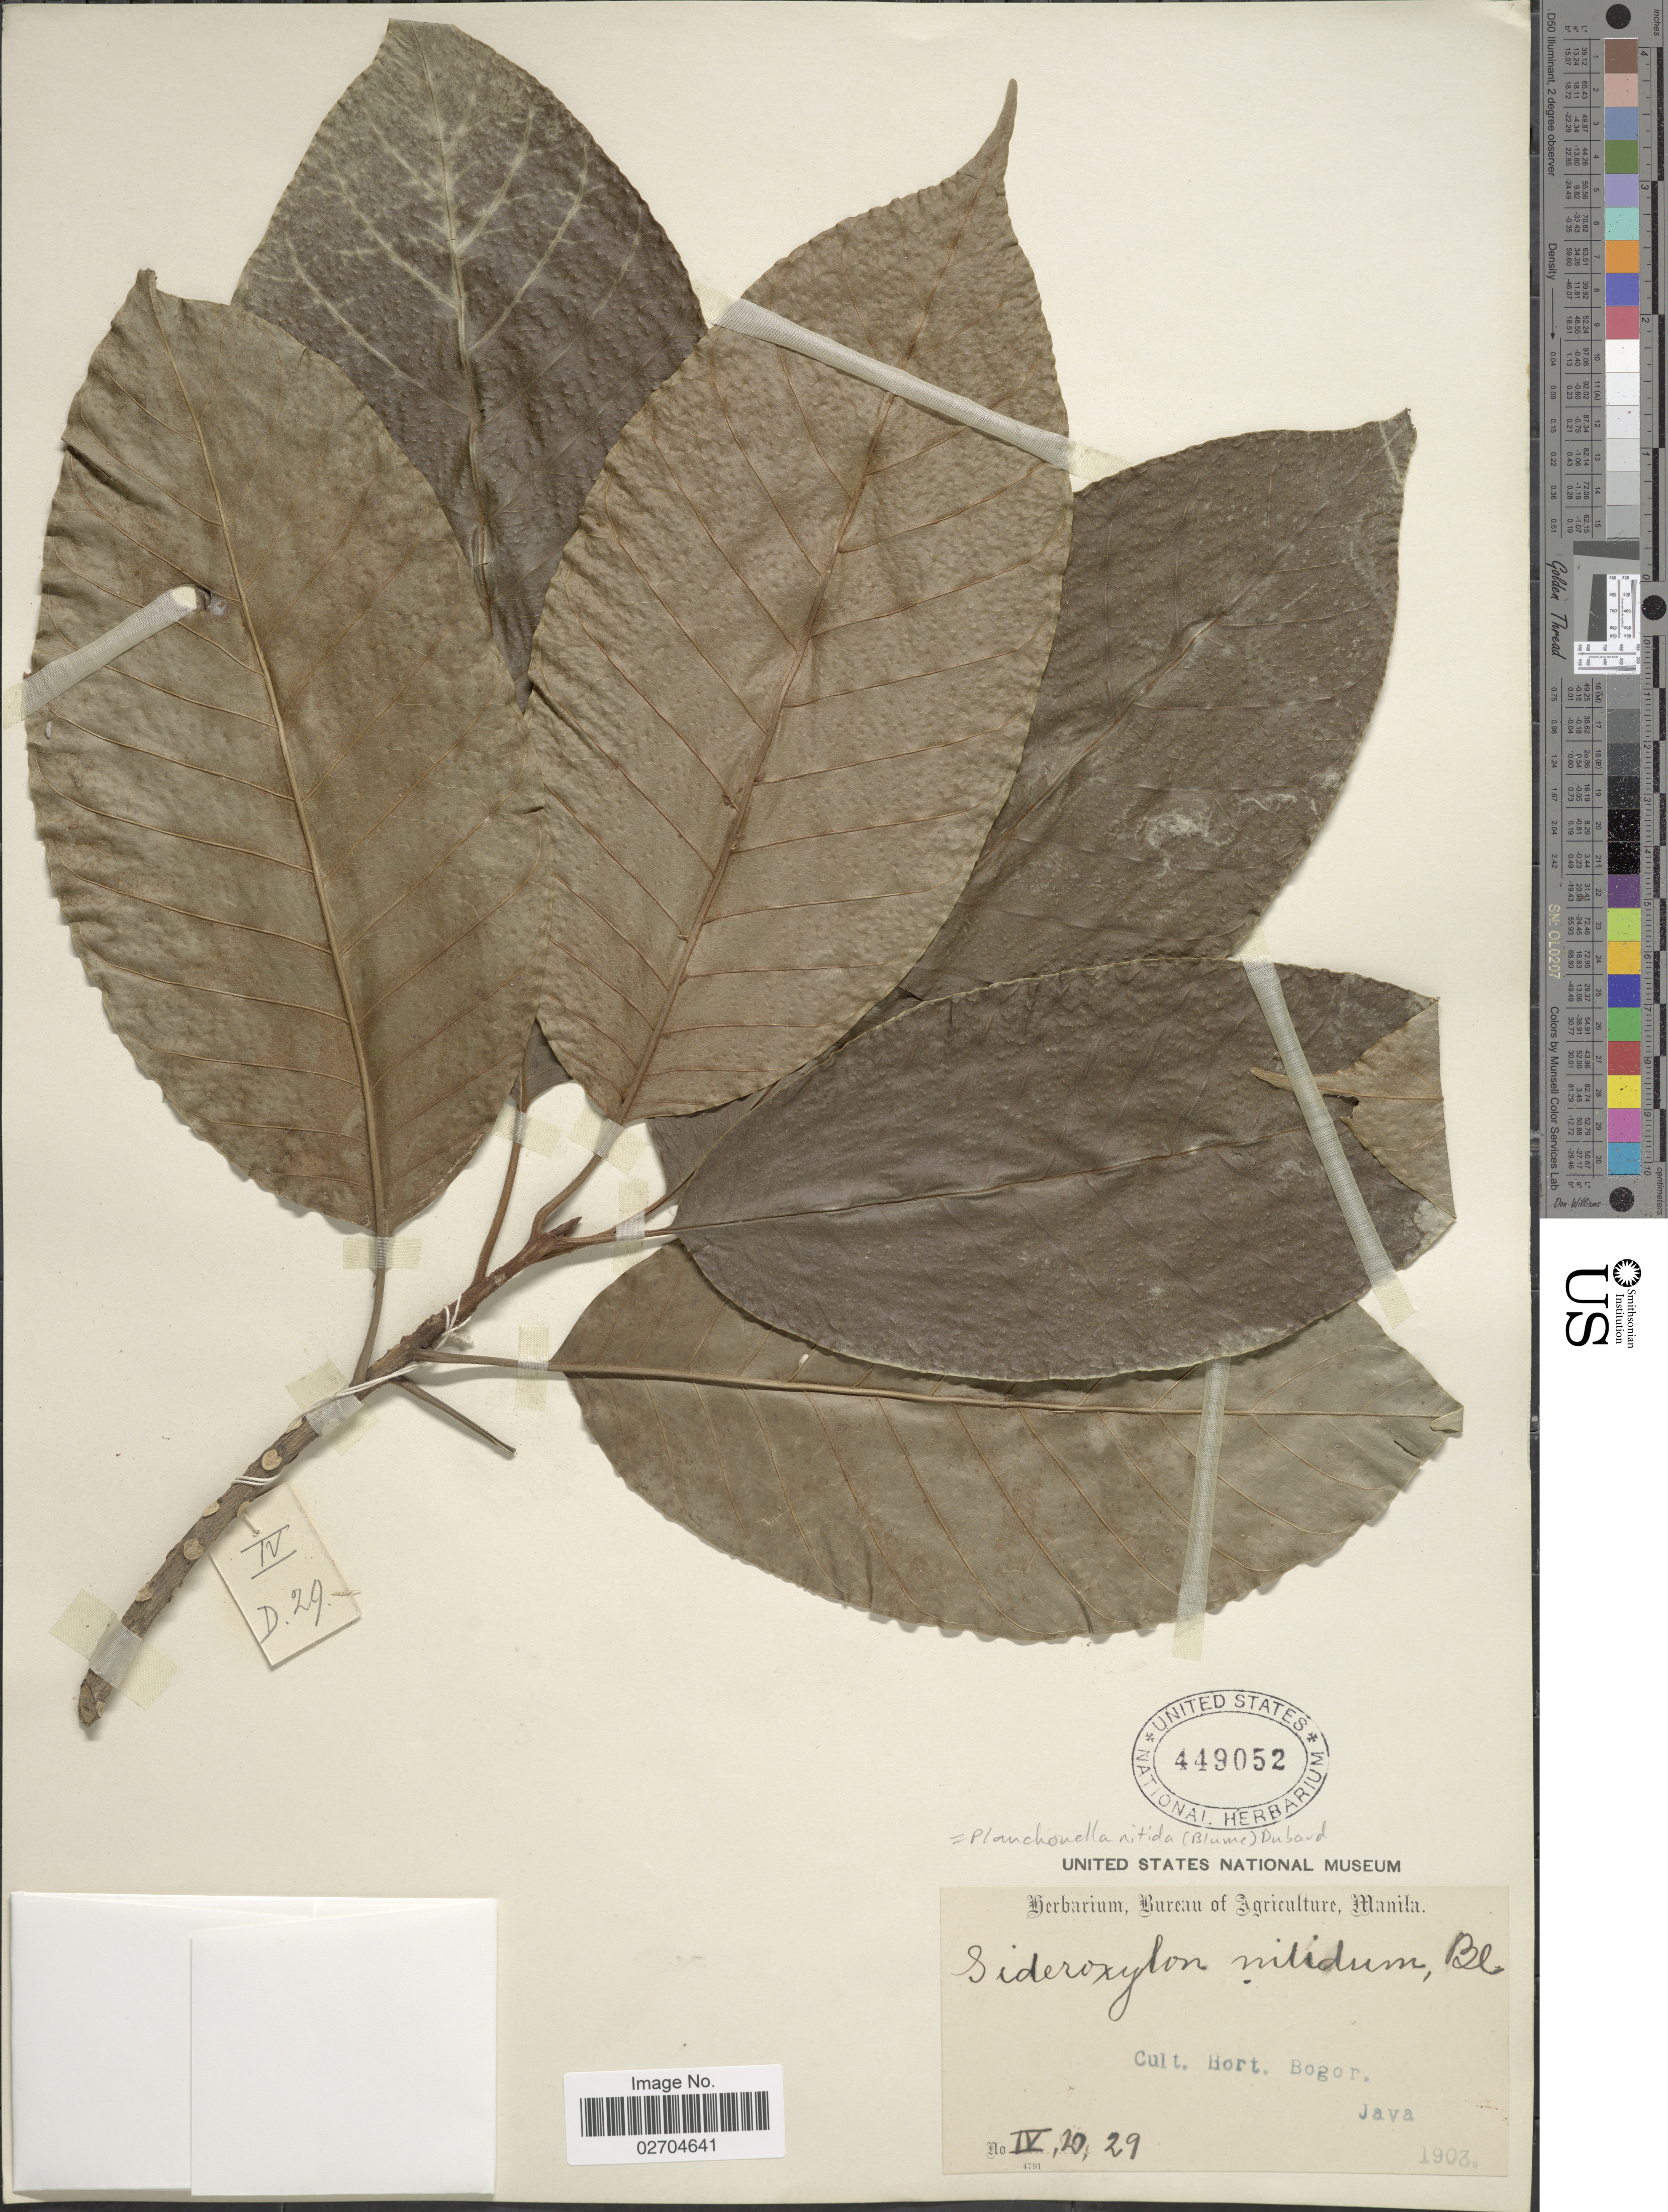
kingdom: Plantae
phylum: Tracheophyta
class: Magnoliopsida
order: Ericales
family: Sapotaceae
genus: Planchonella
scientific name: Planchonella nitida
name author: Dub.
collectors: ex Herb. Bur. Agric. Manila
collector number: IV, 20, 29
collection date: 1903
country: Indonesia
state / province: Java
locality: Cult. Hort. Bogor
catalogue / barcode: US 449052